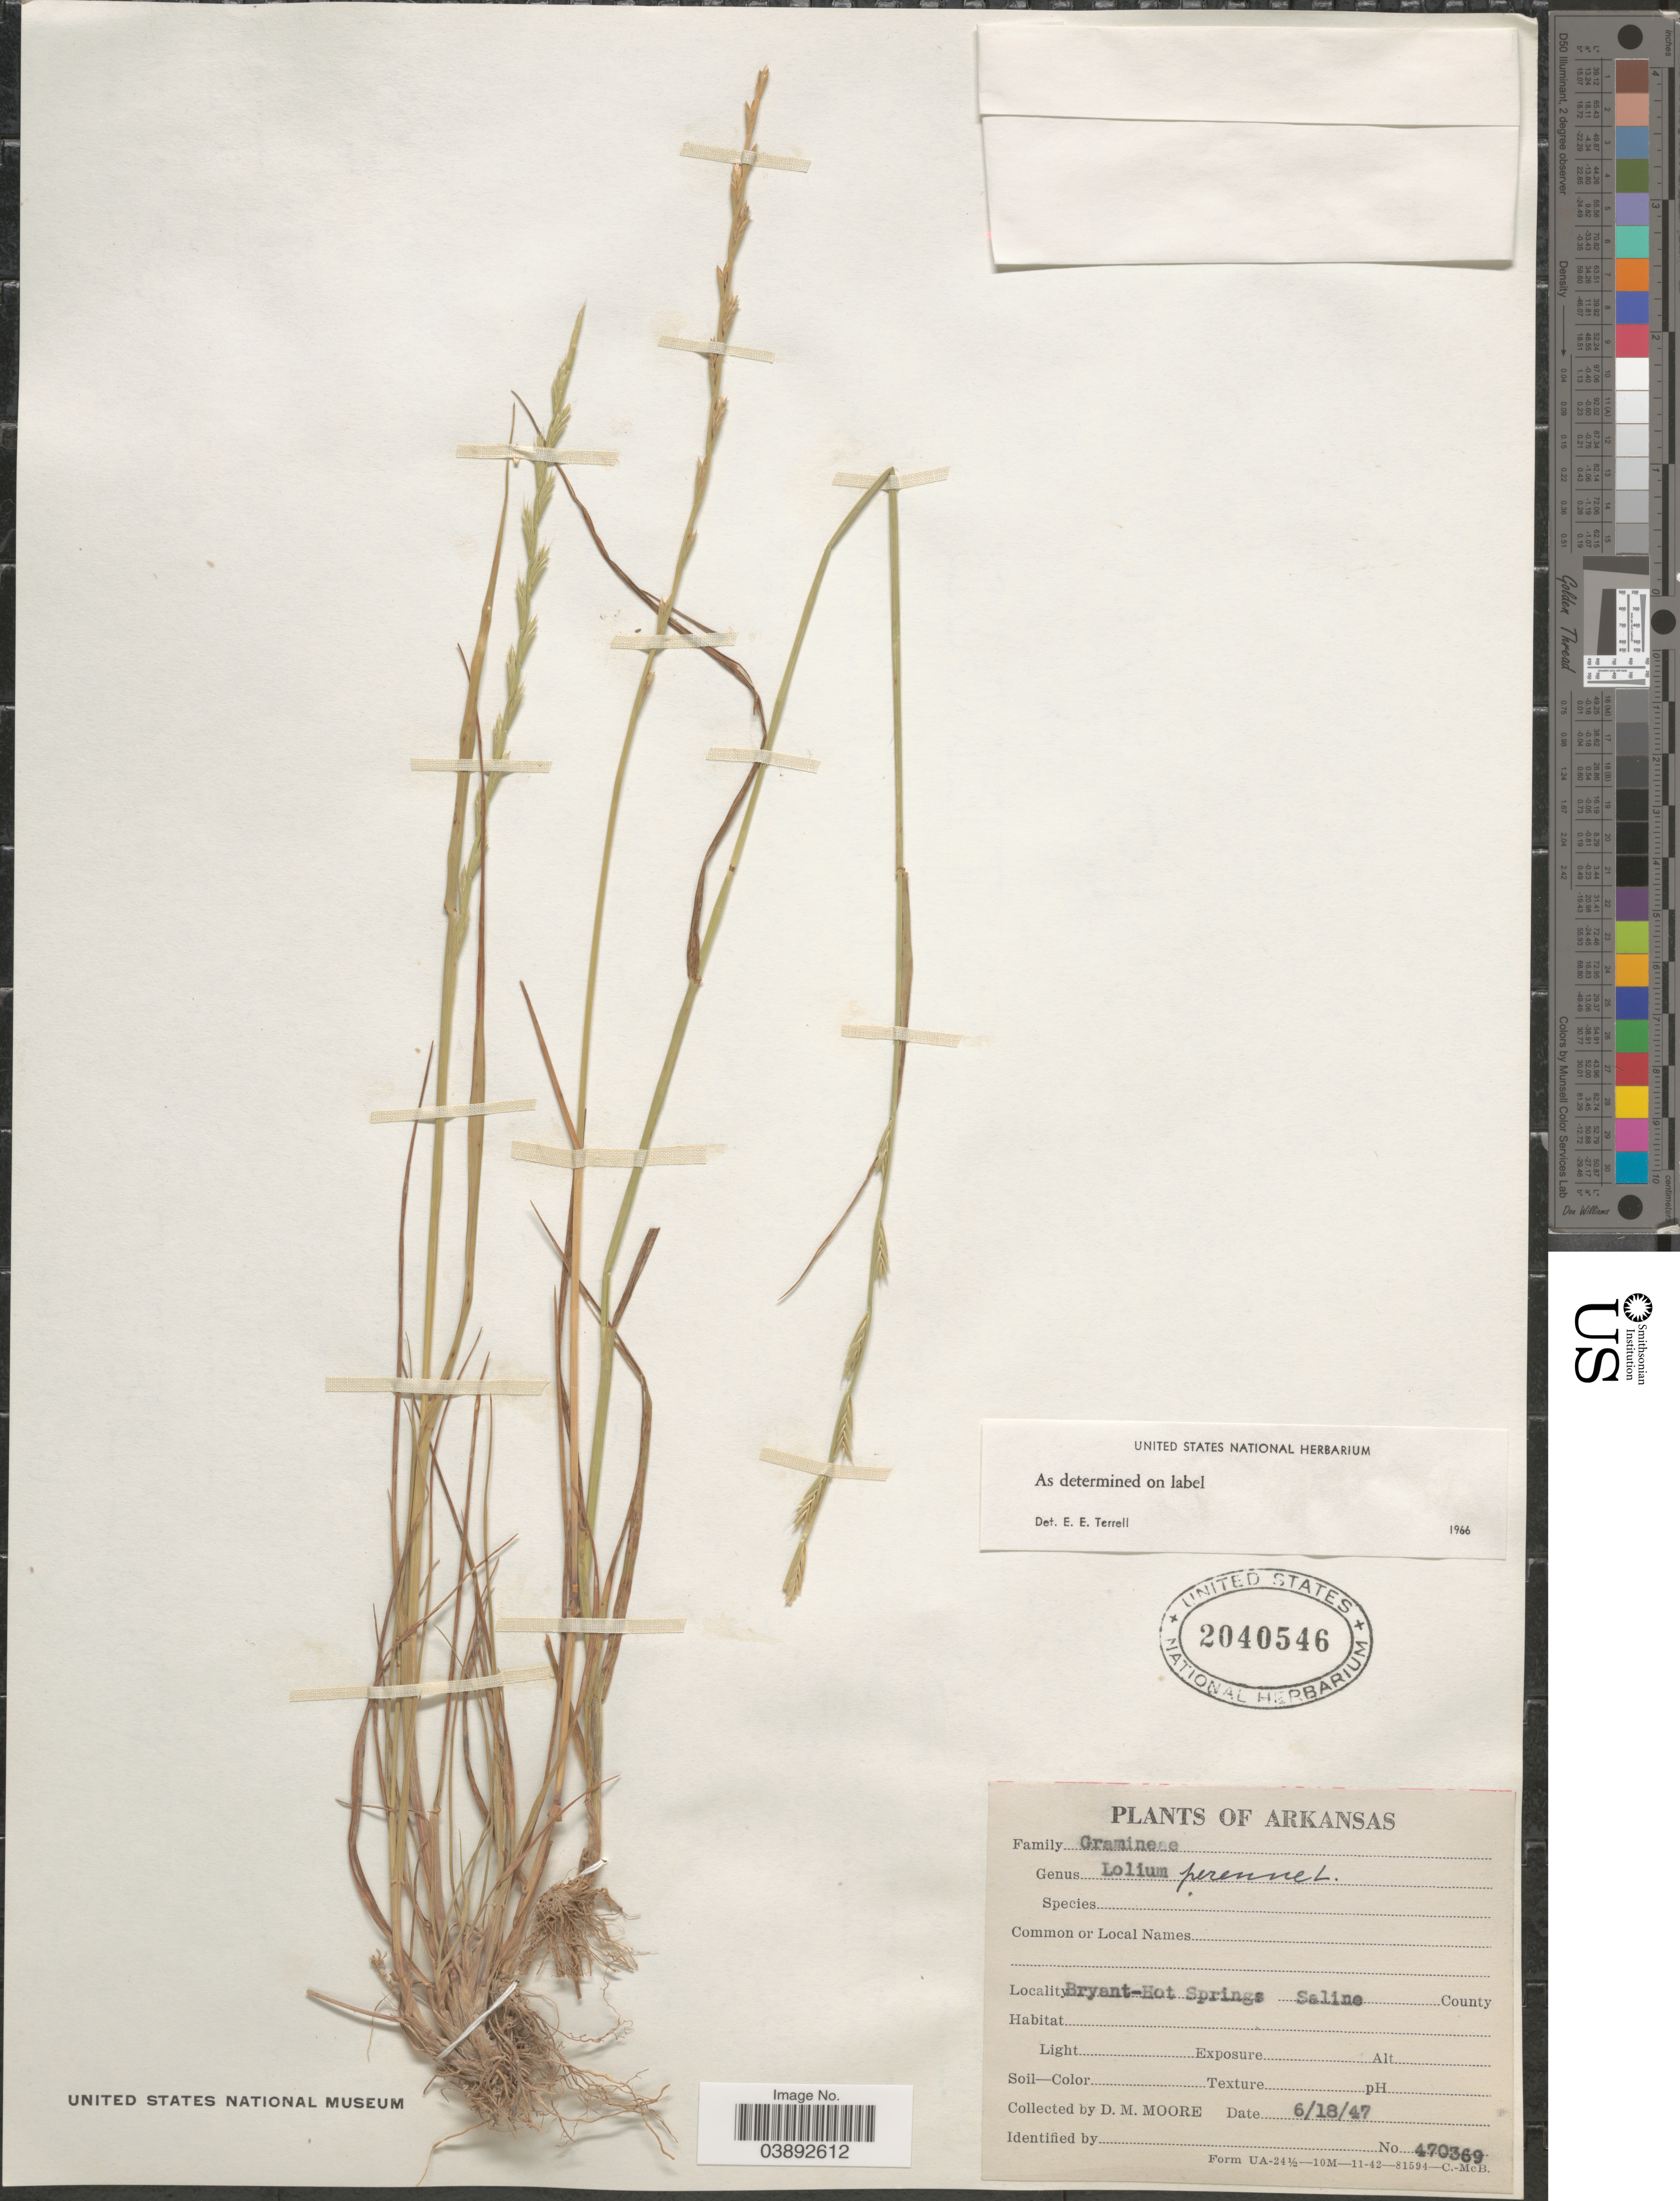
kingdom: Plantae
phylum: Tracheophyta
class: Liliopsida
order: Poales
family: Poaceae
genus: Lolium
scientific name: Lolium perenne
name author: L.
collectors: D. Moore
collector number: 470369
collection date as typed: Transcribed d/m/y: 18/6/47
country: United States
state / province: Arkansas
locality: Bryant-Hot Springs. Saline County.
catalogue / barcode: US 2040546